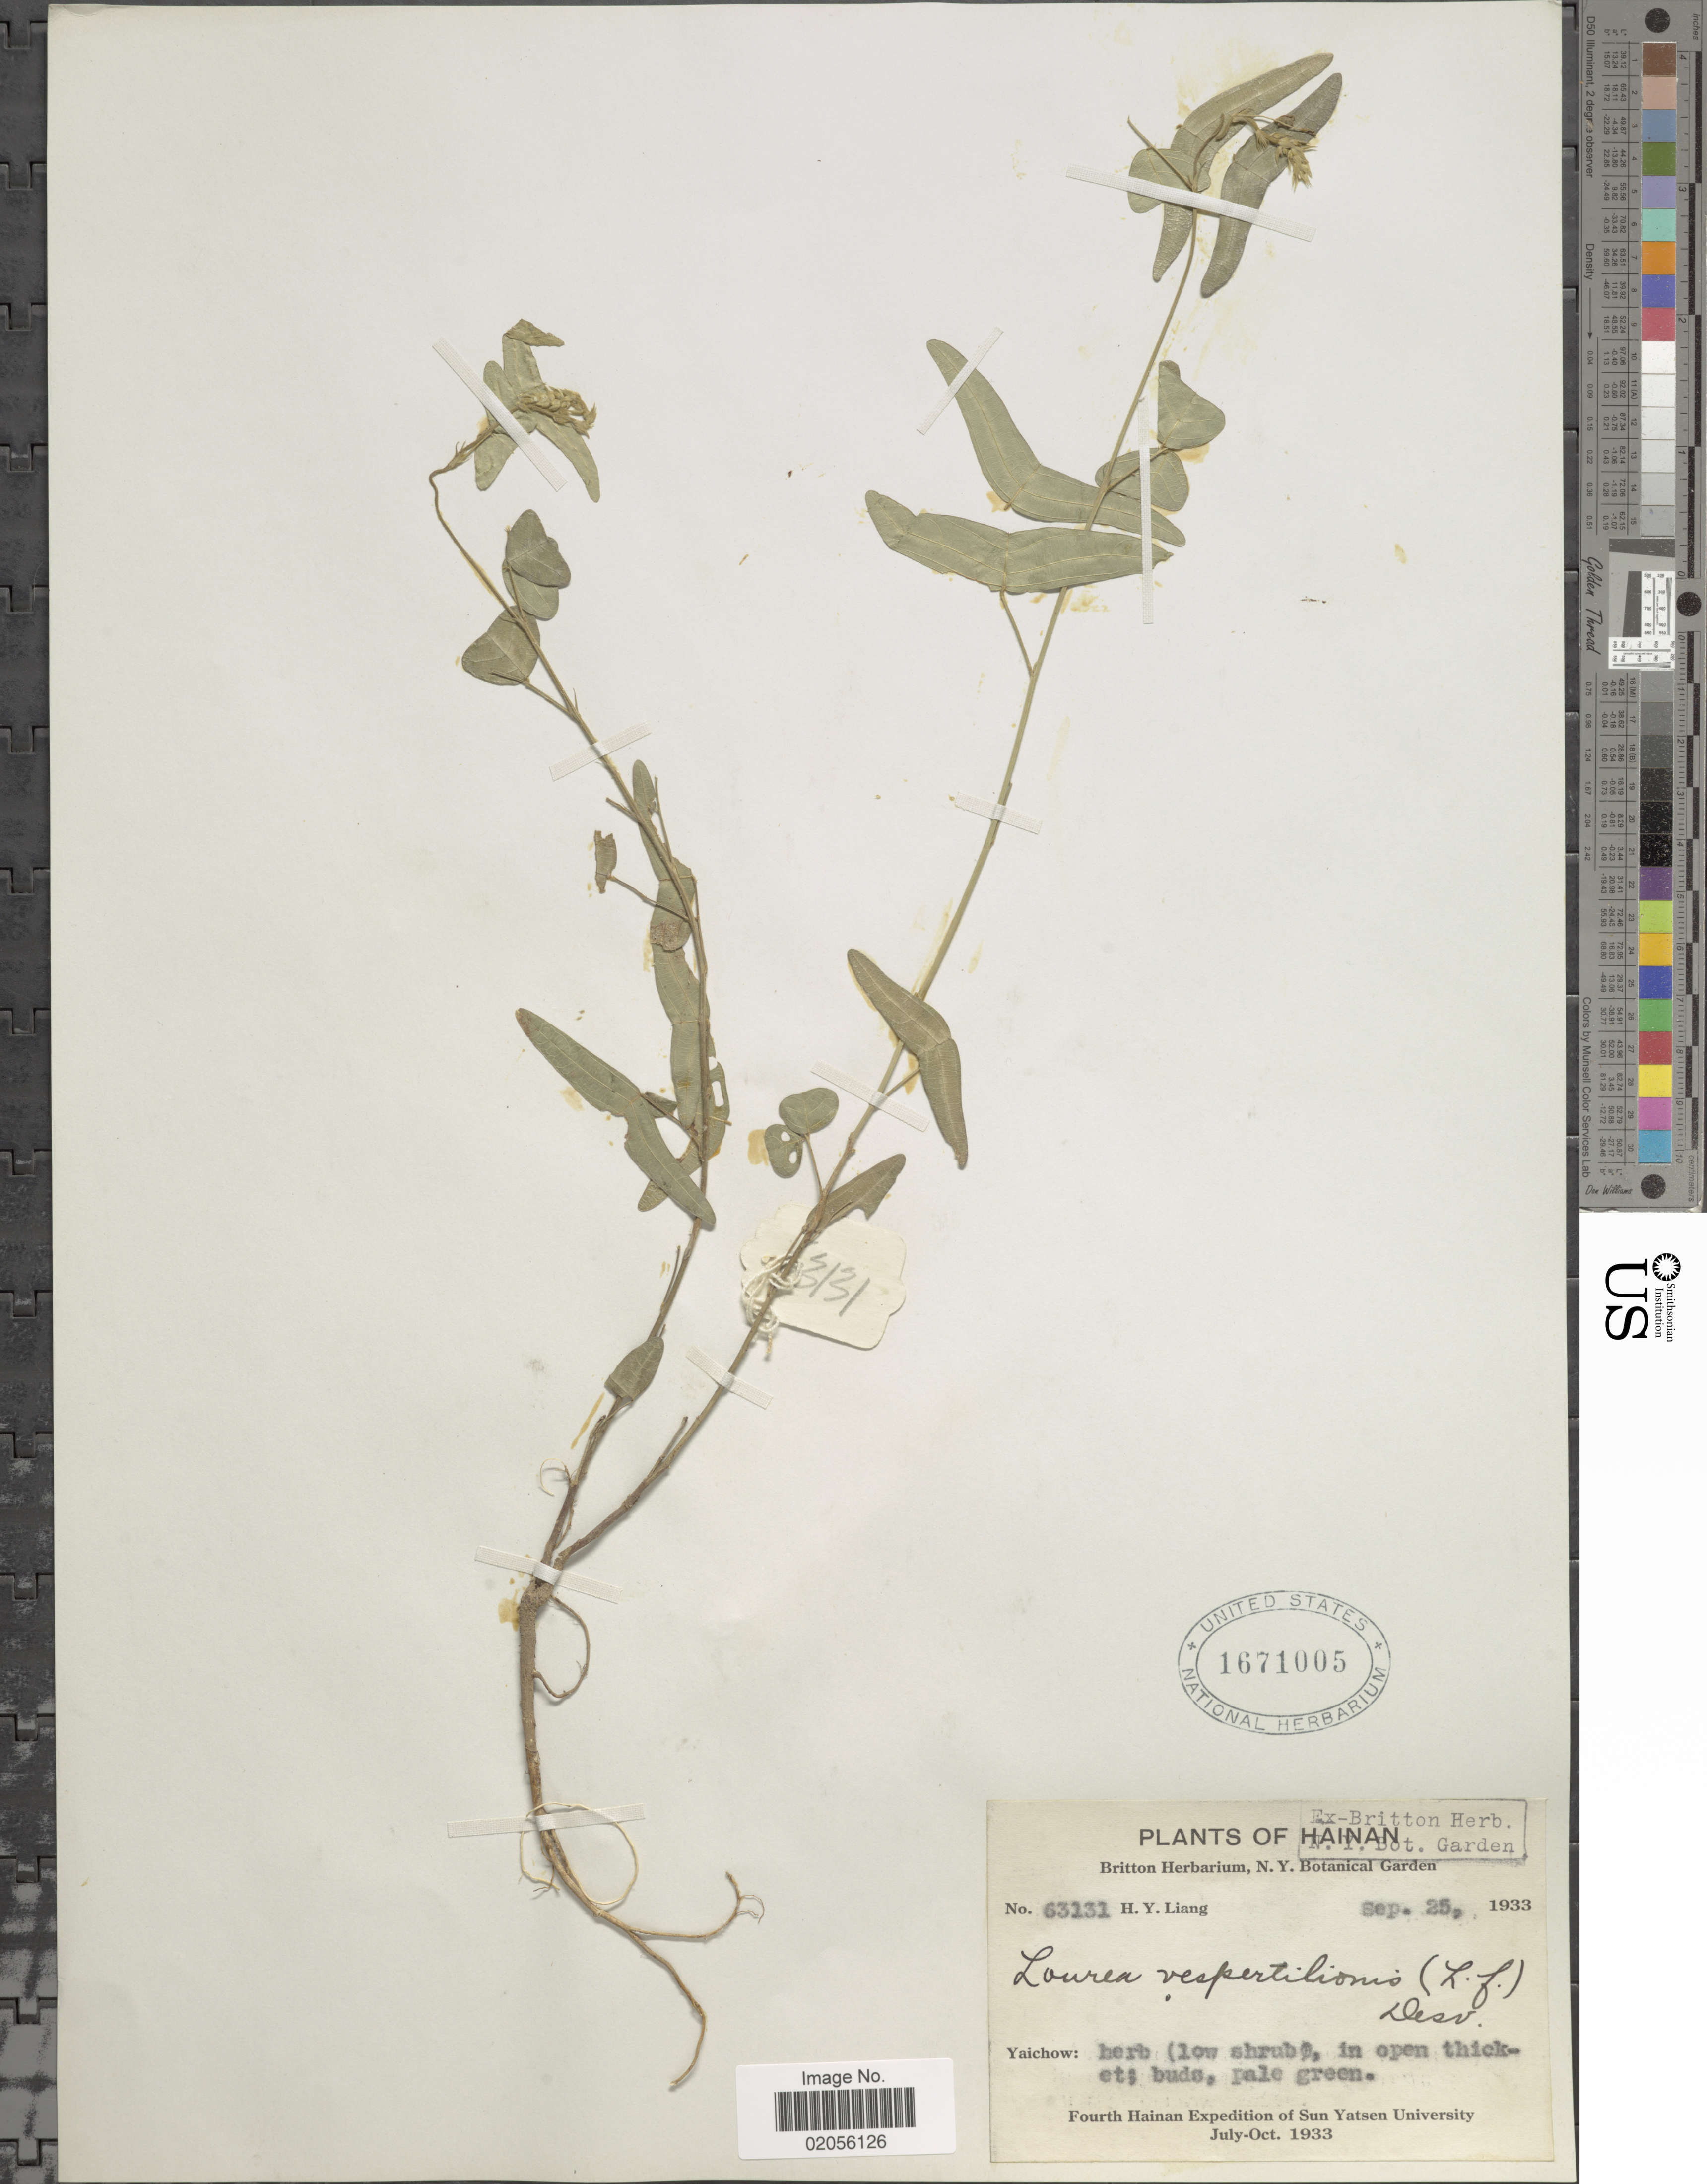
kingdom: Plantae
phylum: Tracheophyta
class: Magnoliopsida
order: Fabales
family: Fabaceae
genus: Lourea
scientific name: Lourea vespertilionis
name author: (L. f.) Desv.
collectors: H. Y. Liang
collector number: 63131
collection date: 1933-09-25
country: China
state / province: Hainan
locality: Yaichow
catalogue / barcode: US 1671005